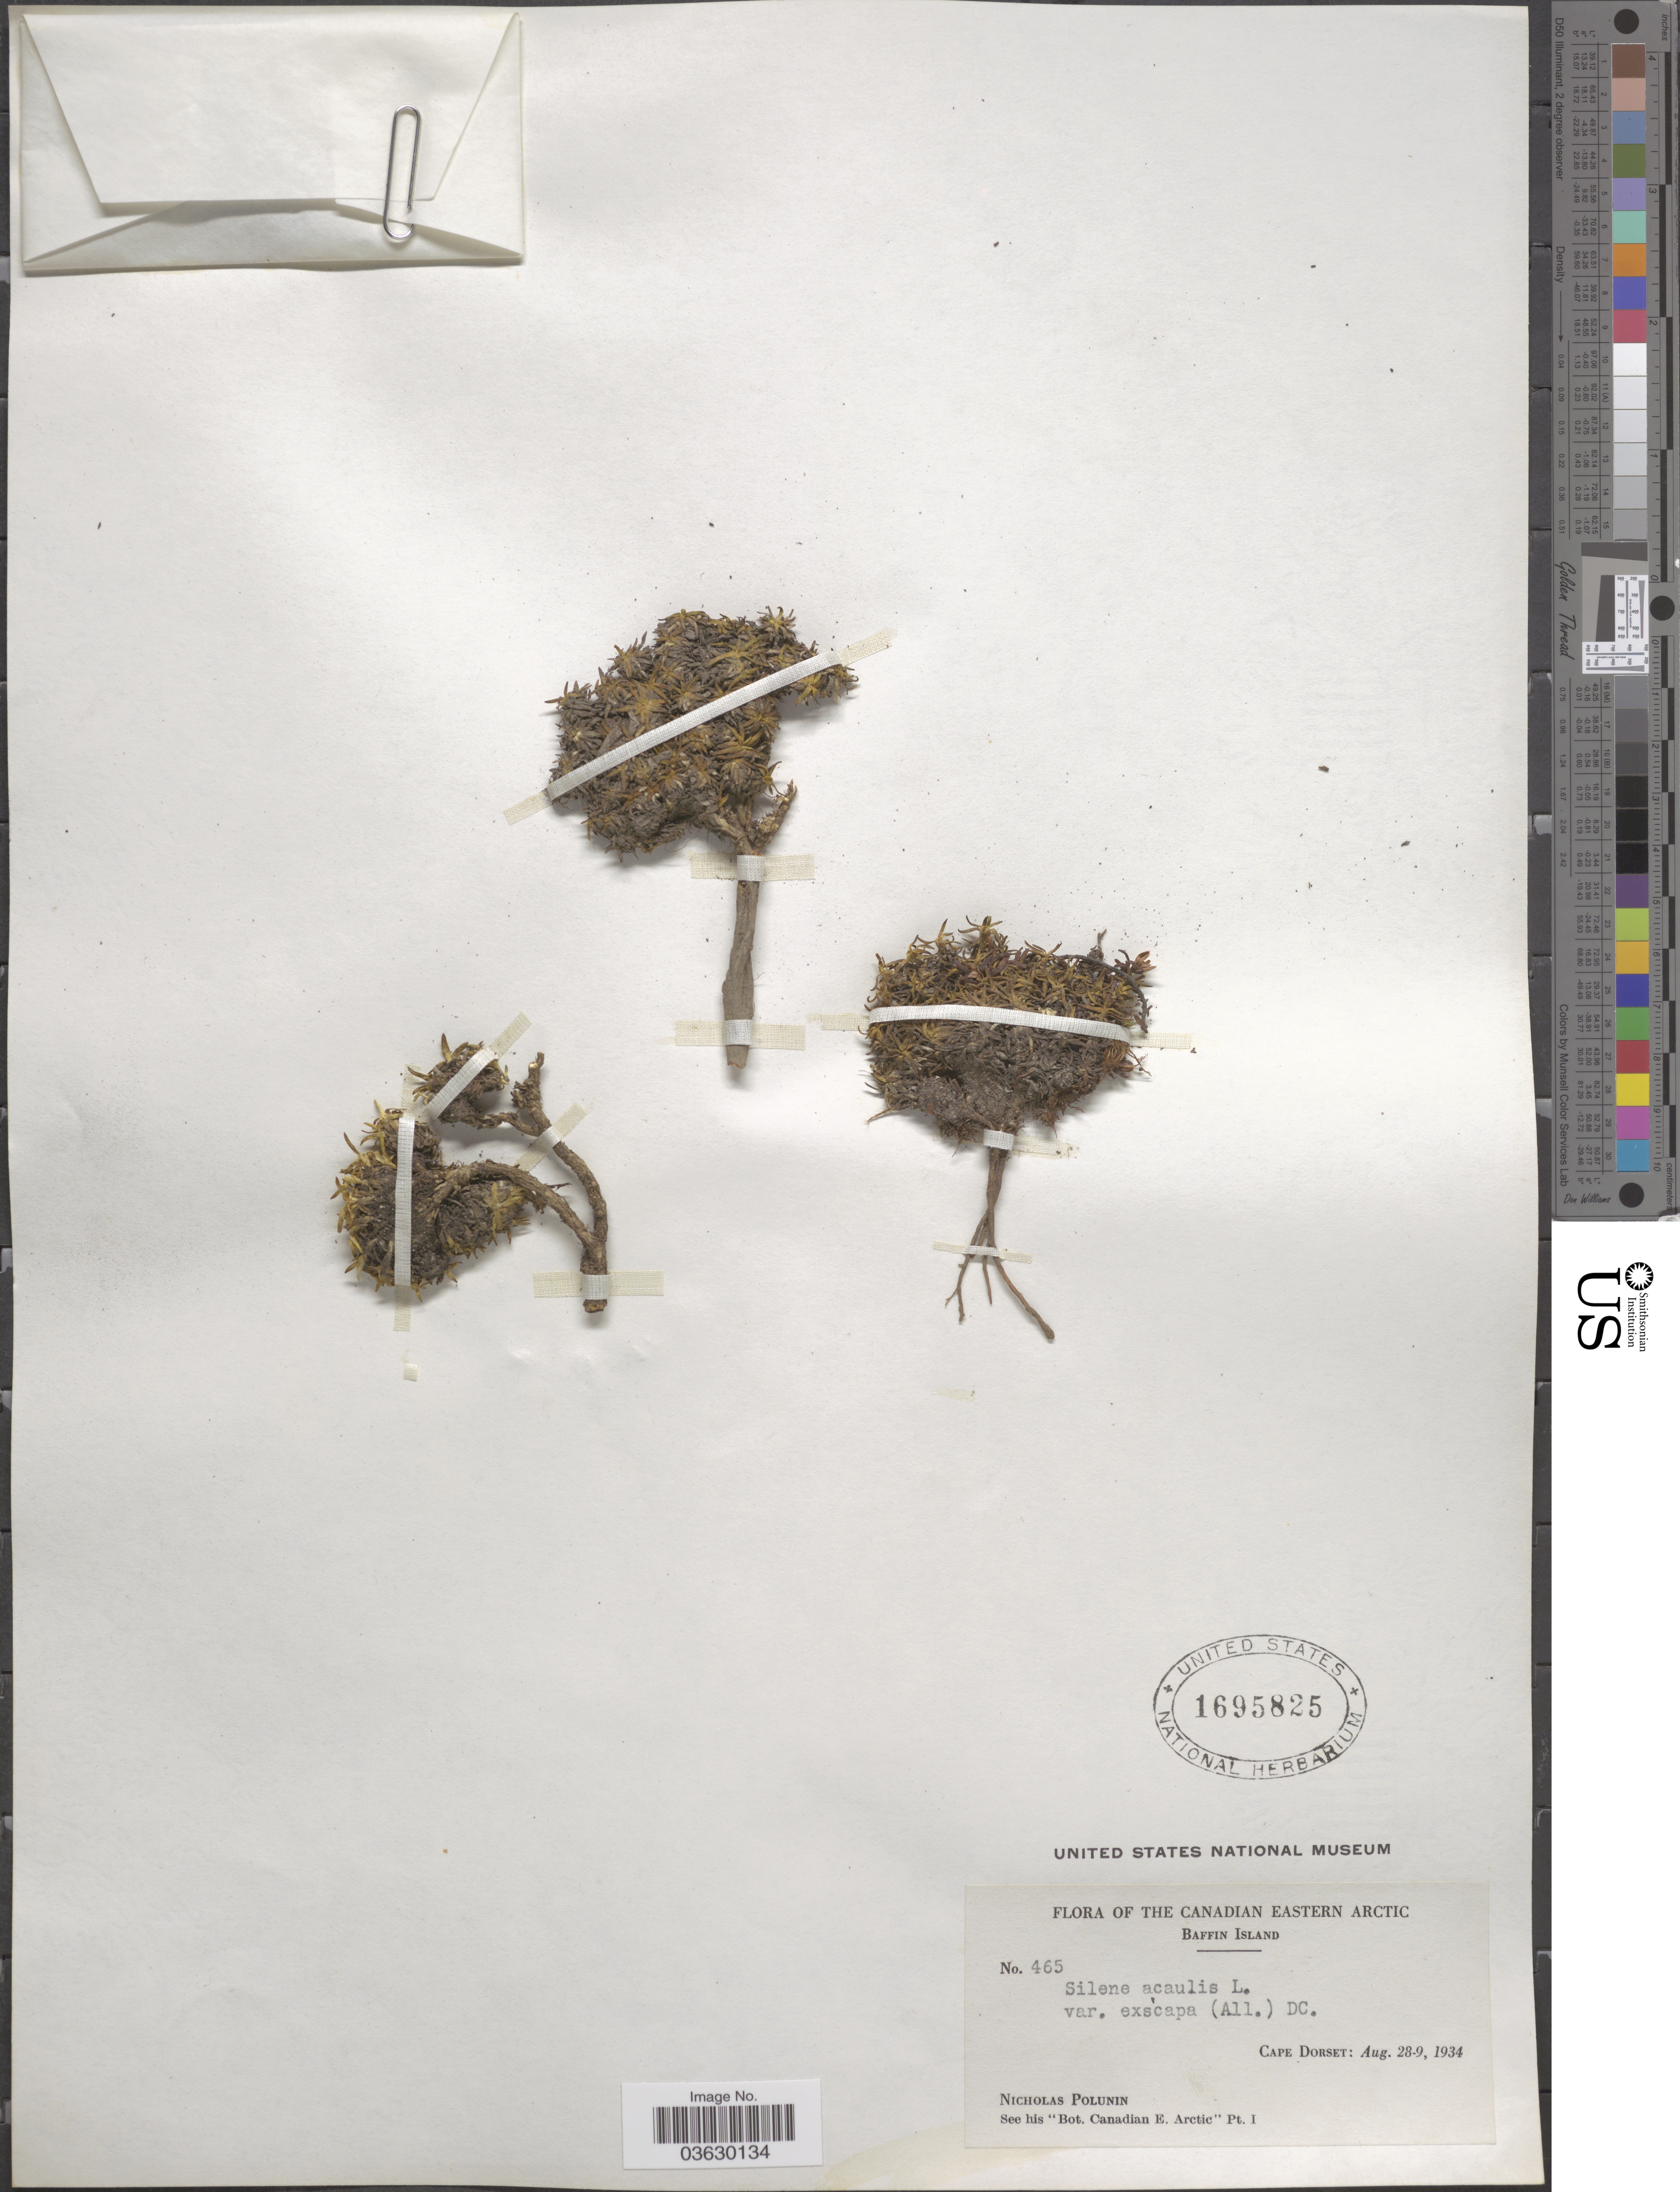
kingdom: Plantae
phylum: Tracheophyta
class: Magnoliopsida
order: Caryophyllales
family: Caryophyllaceae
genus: Silene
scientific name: Silene acaulis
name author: (L.) Jacq.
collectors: N. V. Polunin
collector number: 465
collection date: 1934-08-09/1934-08-28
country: Canada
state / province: Nunavut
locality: The Canadian Eastern Arctic. Baffin Island. Cape Dorset.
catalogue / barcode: US 1695825